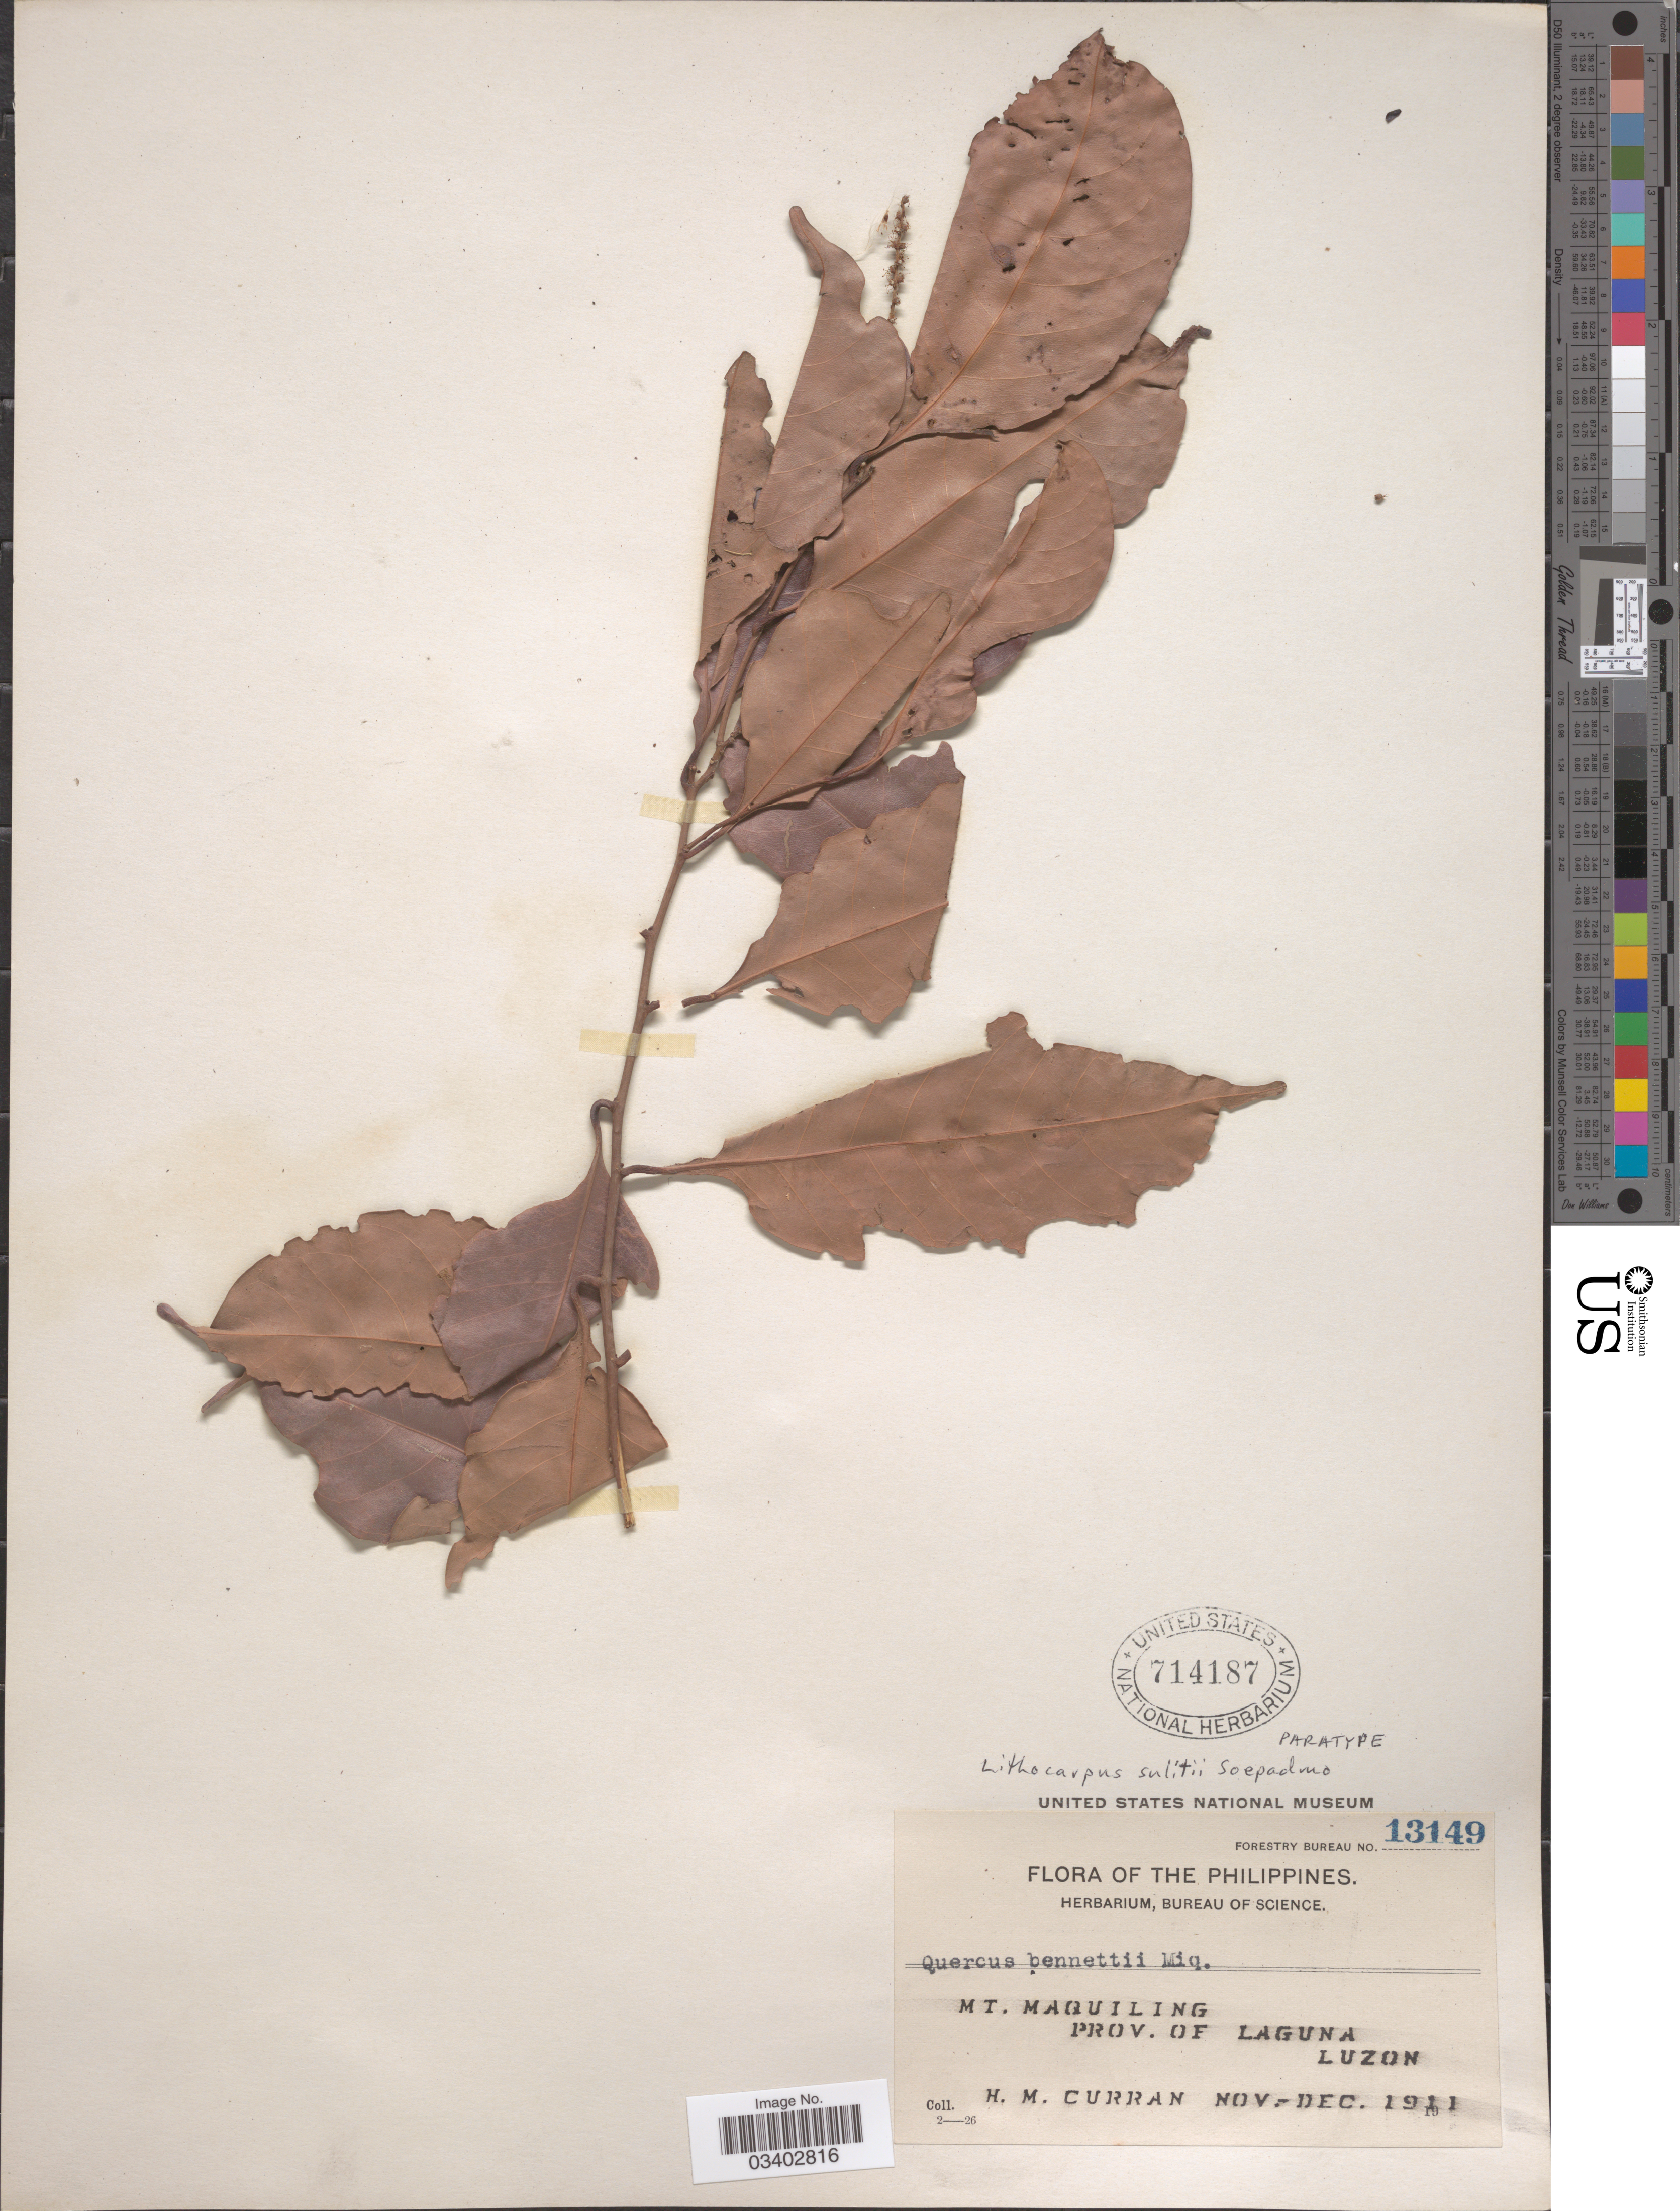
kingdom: Plantae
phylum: Tracheophyta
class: Magnoliopsida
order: Fagales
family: Fagaceae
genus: Lithocarpus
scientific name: Lithocarpus sulitii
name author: Soepadmo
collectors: H. M. Curran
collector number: Forestry Bureau 13149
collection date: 1911-11/1911-12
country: Philippines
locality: Mt. Maquiling, Prov. of Laguna, Luzon.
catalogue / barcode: US 714187